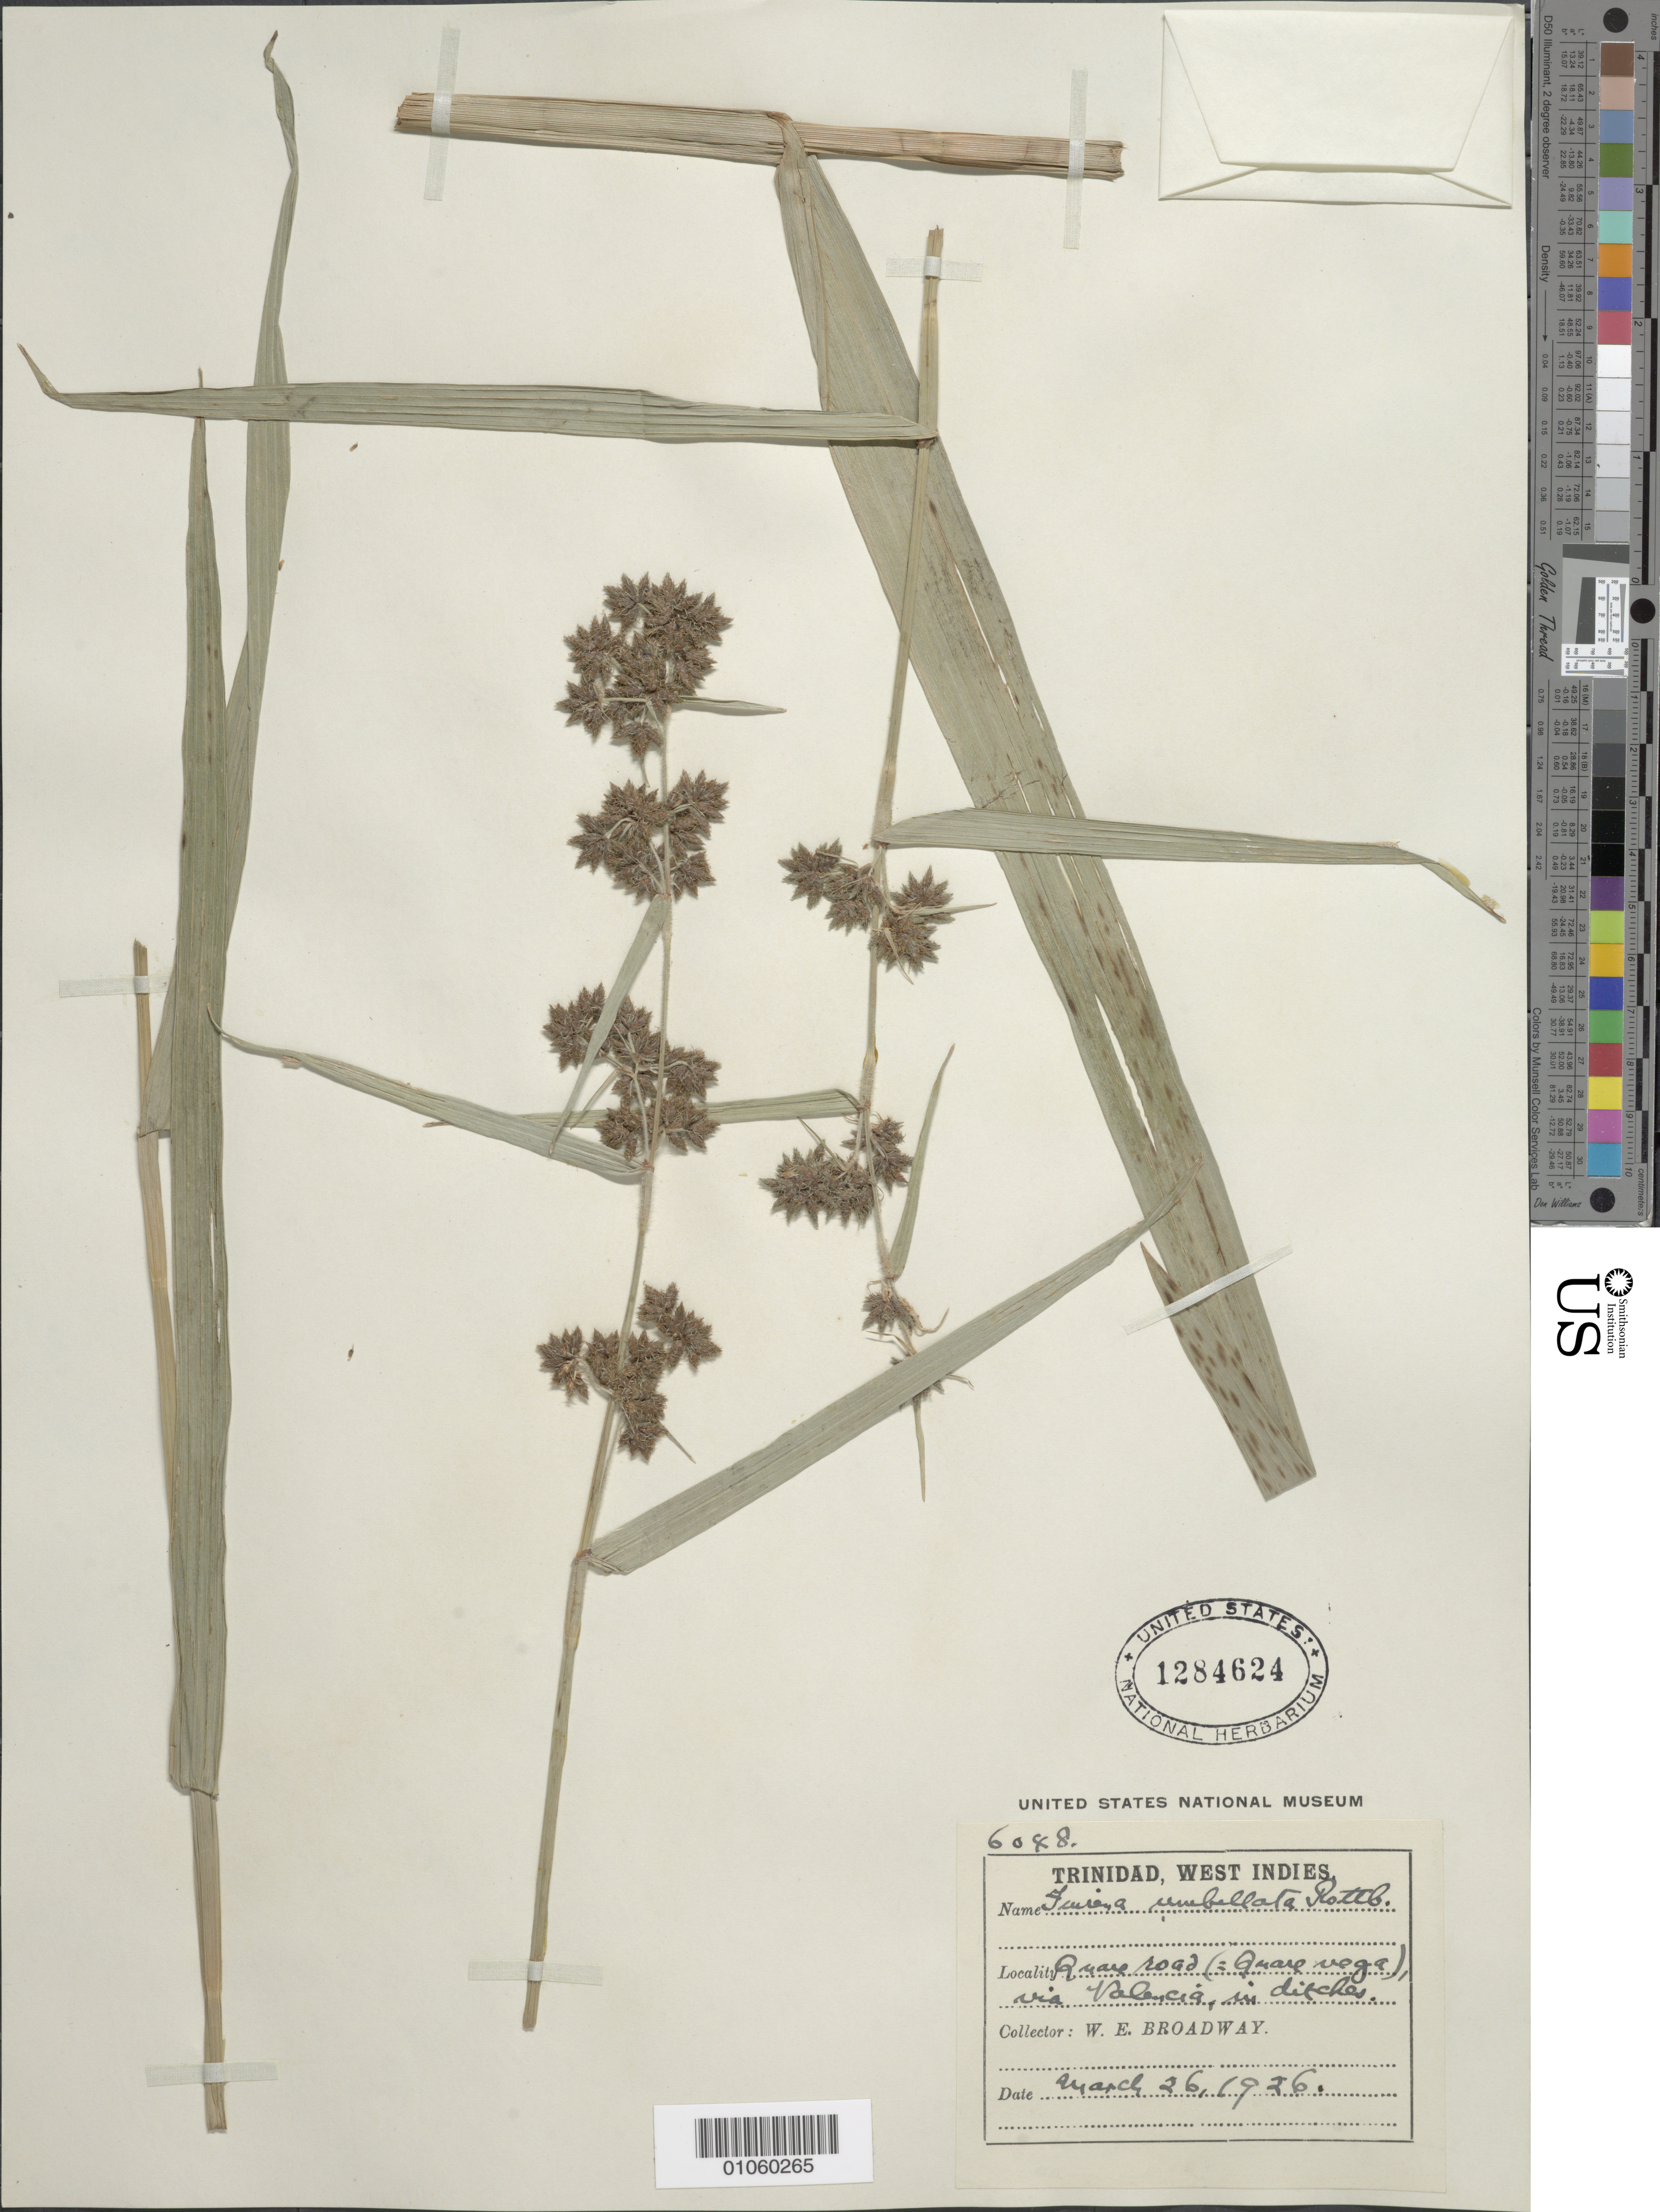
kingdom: Plantae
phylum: Tracheophyta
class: Liliopsida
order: Poales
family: Cyperaceae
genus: Fuirena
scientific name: Fuirena umbellata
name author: Rottb.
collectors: W. E. Broadway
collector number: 6048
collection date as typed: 26 Mar 1926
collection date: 1926-03-26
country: Trinidad and Tobago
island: Trinidad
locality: Quare road, via Valencia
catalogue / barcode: US 1284624